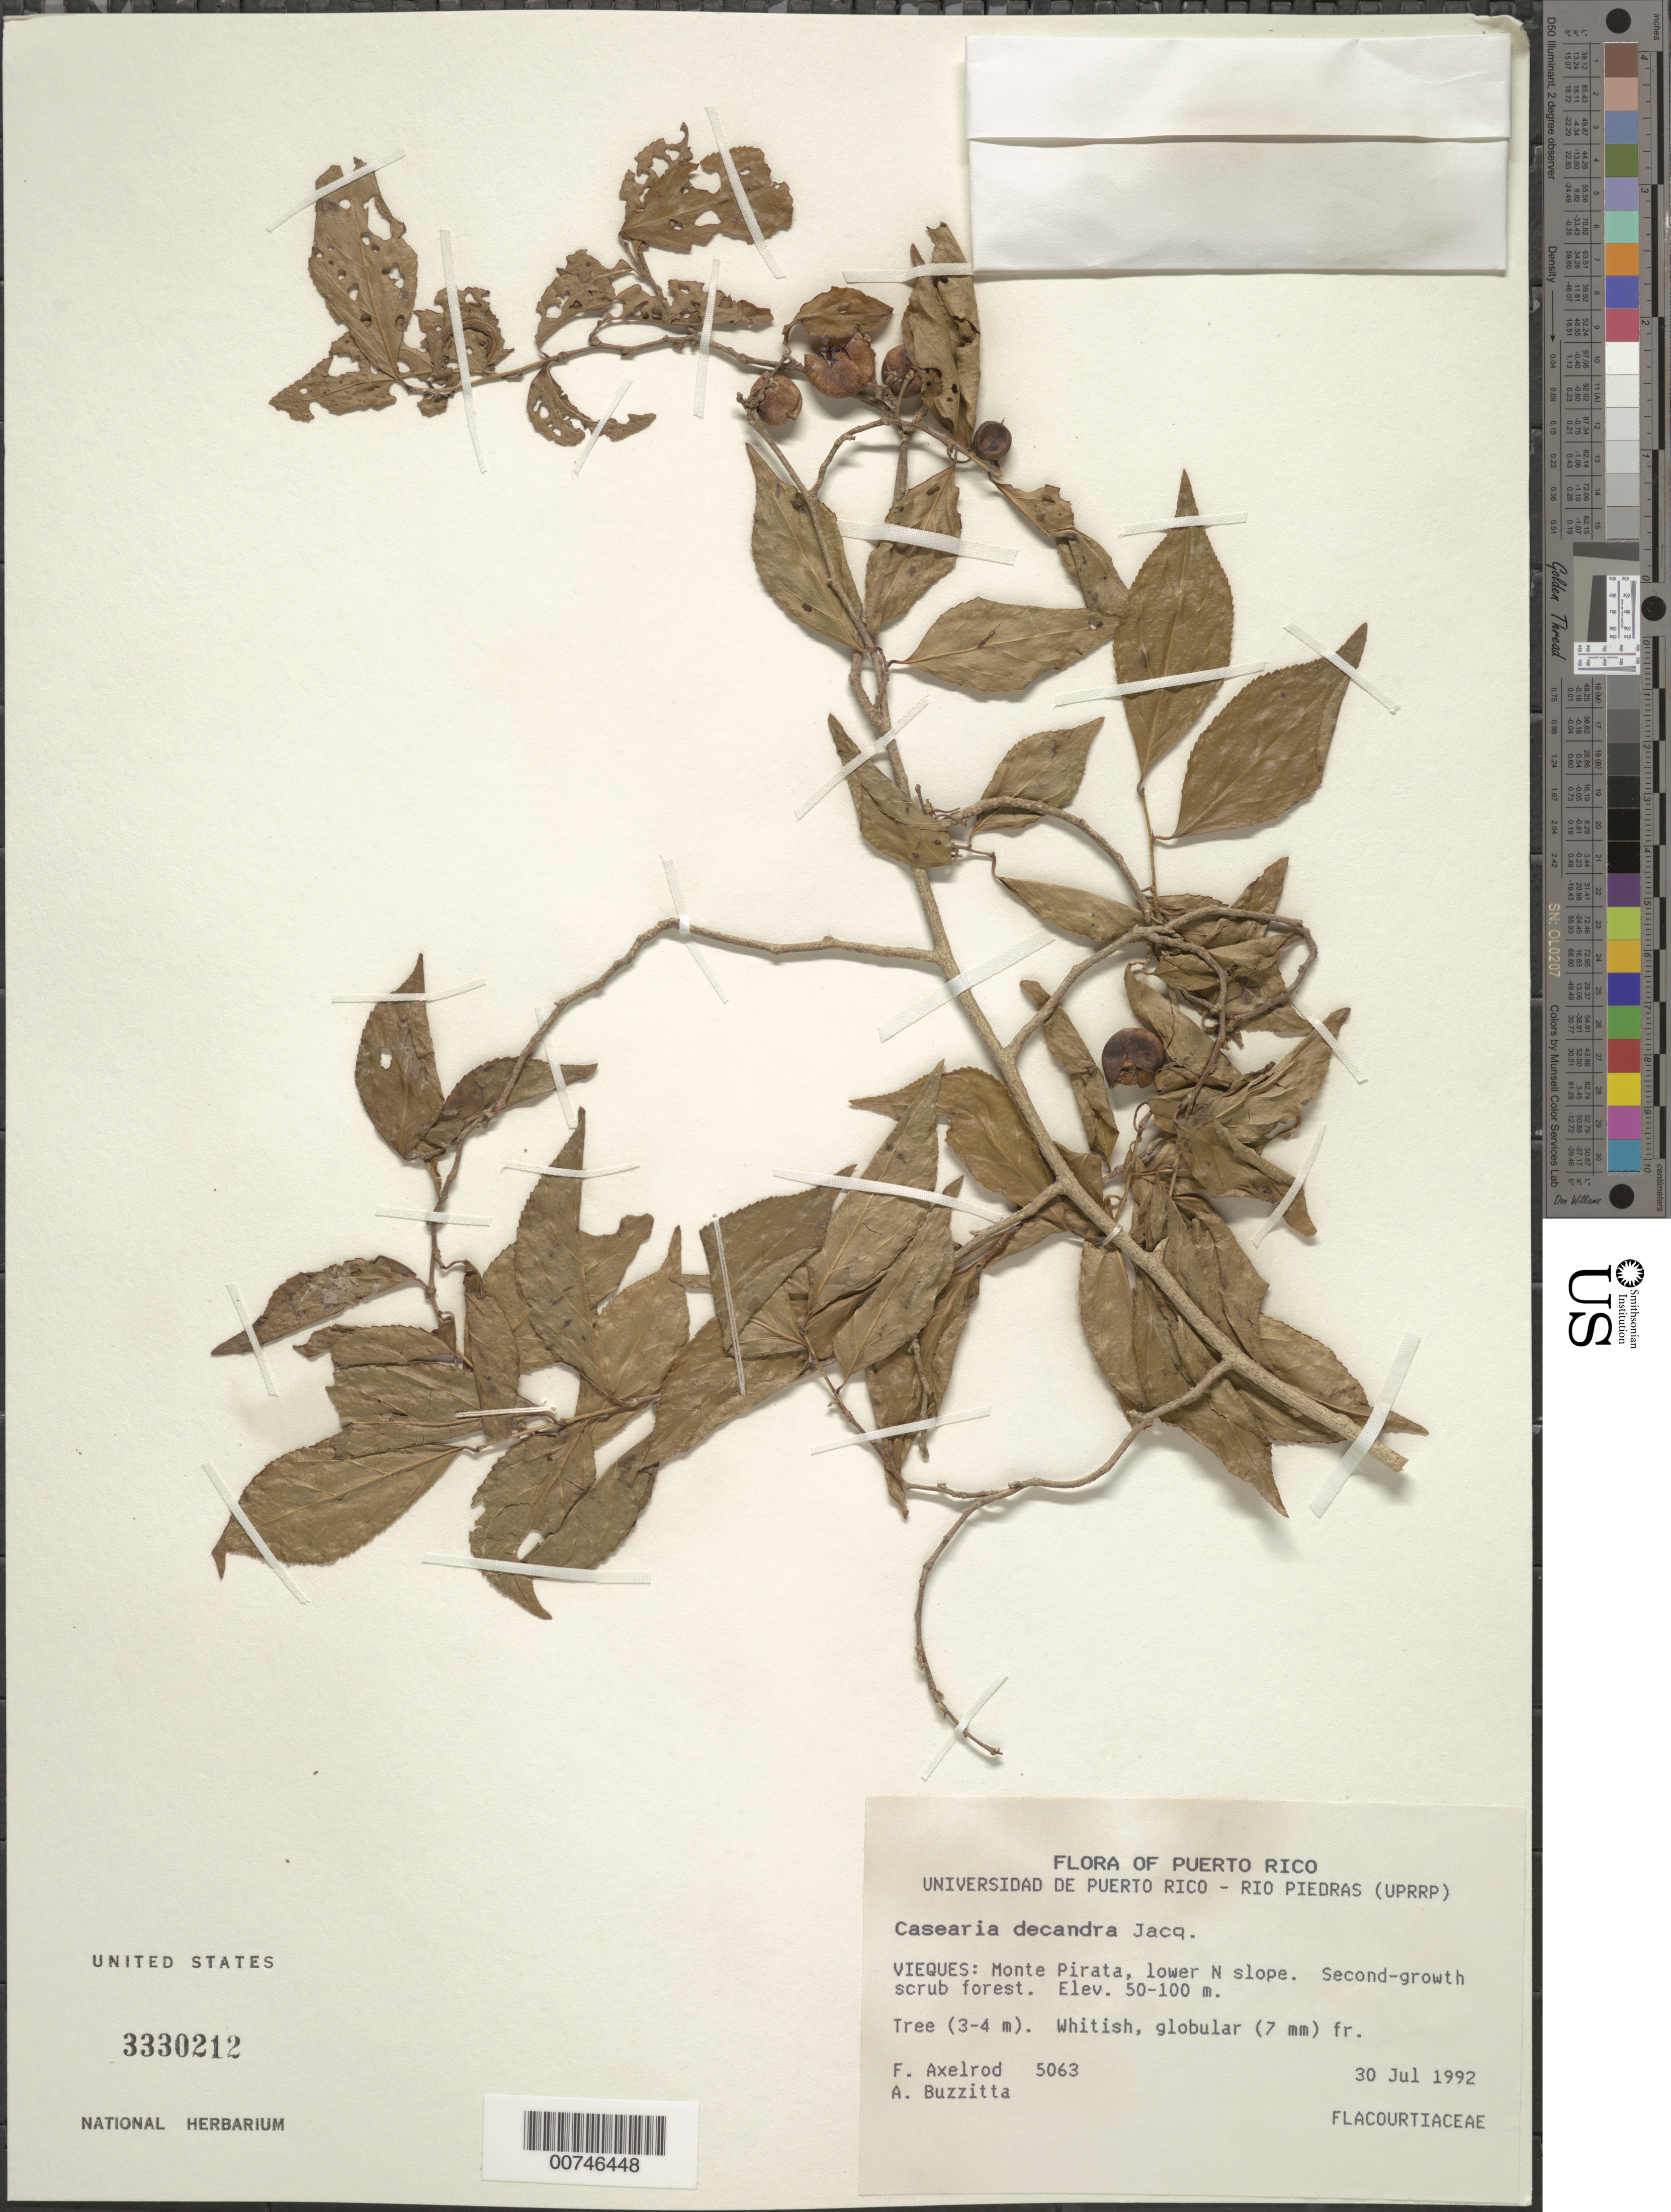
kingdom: Plantae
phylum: Tracheophyta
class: Magnoliopsida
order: Malpighiales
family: Salicaceae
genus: Casearia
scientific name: Casearia decandra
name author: Jacq.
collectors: F. S. Axelrod & A. Buzzitta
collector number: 5063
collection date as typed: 30 Jul 1992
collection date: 1992-07-30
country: Puerto Rico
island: Vieques I.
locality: Monte Pirata, lower N. slope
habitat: Second-growth scrub forest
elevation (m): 50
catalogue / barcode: US 3330212